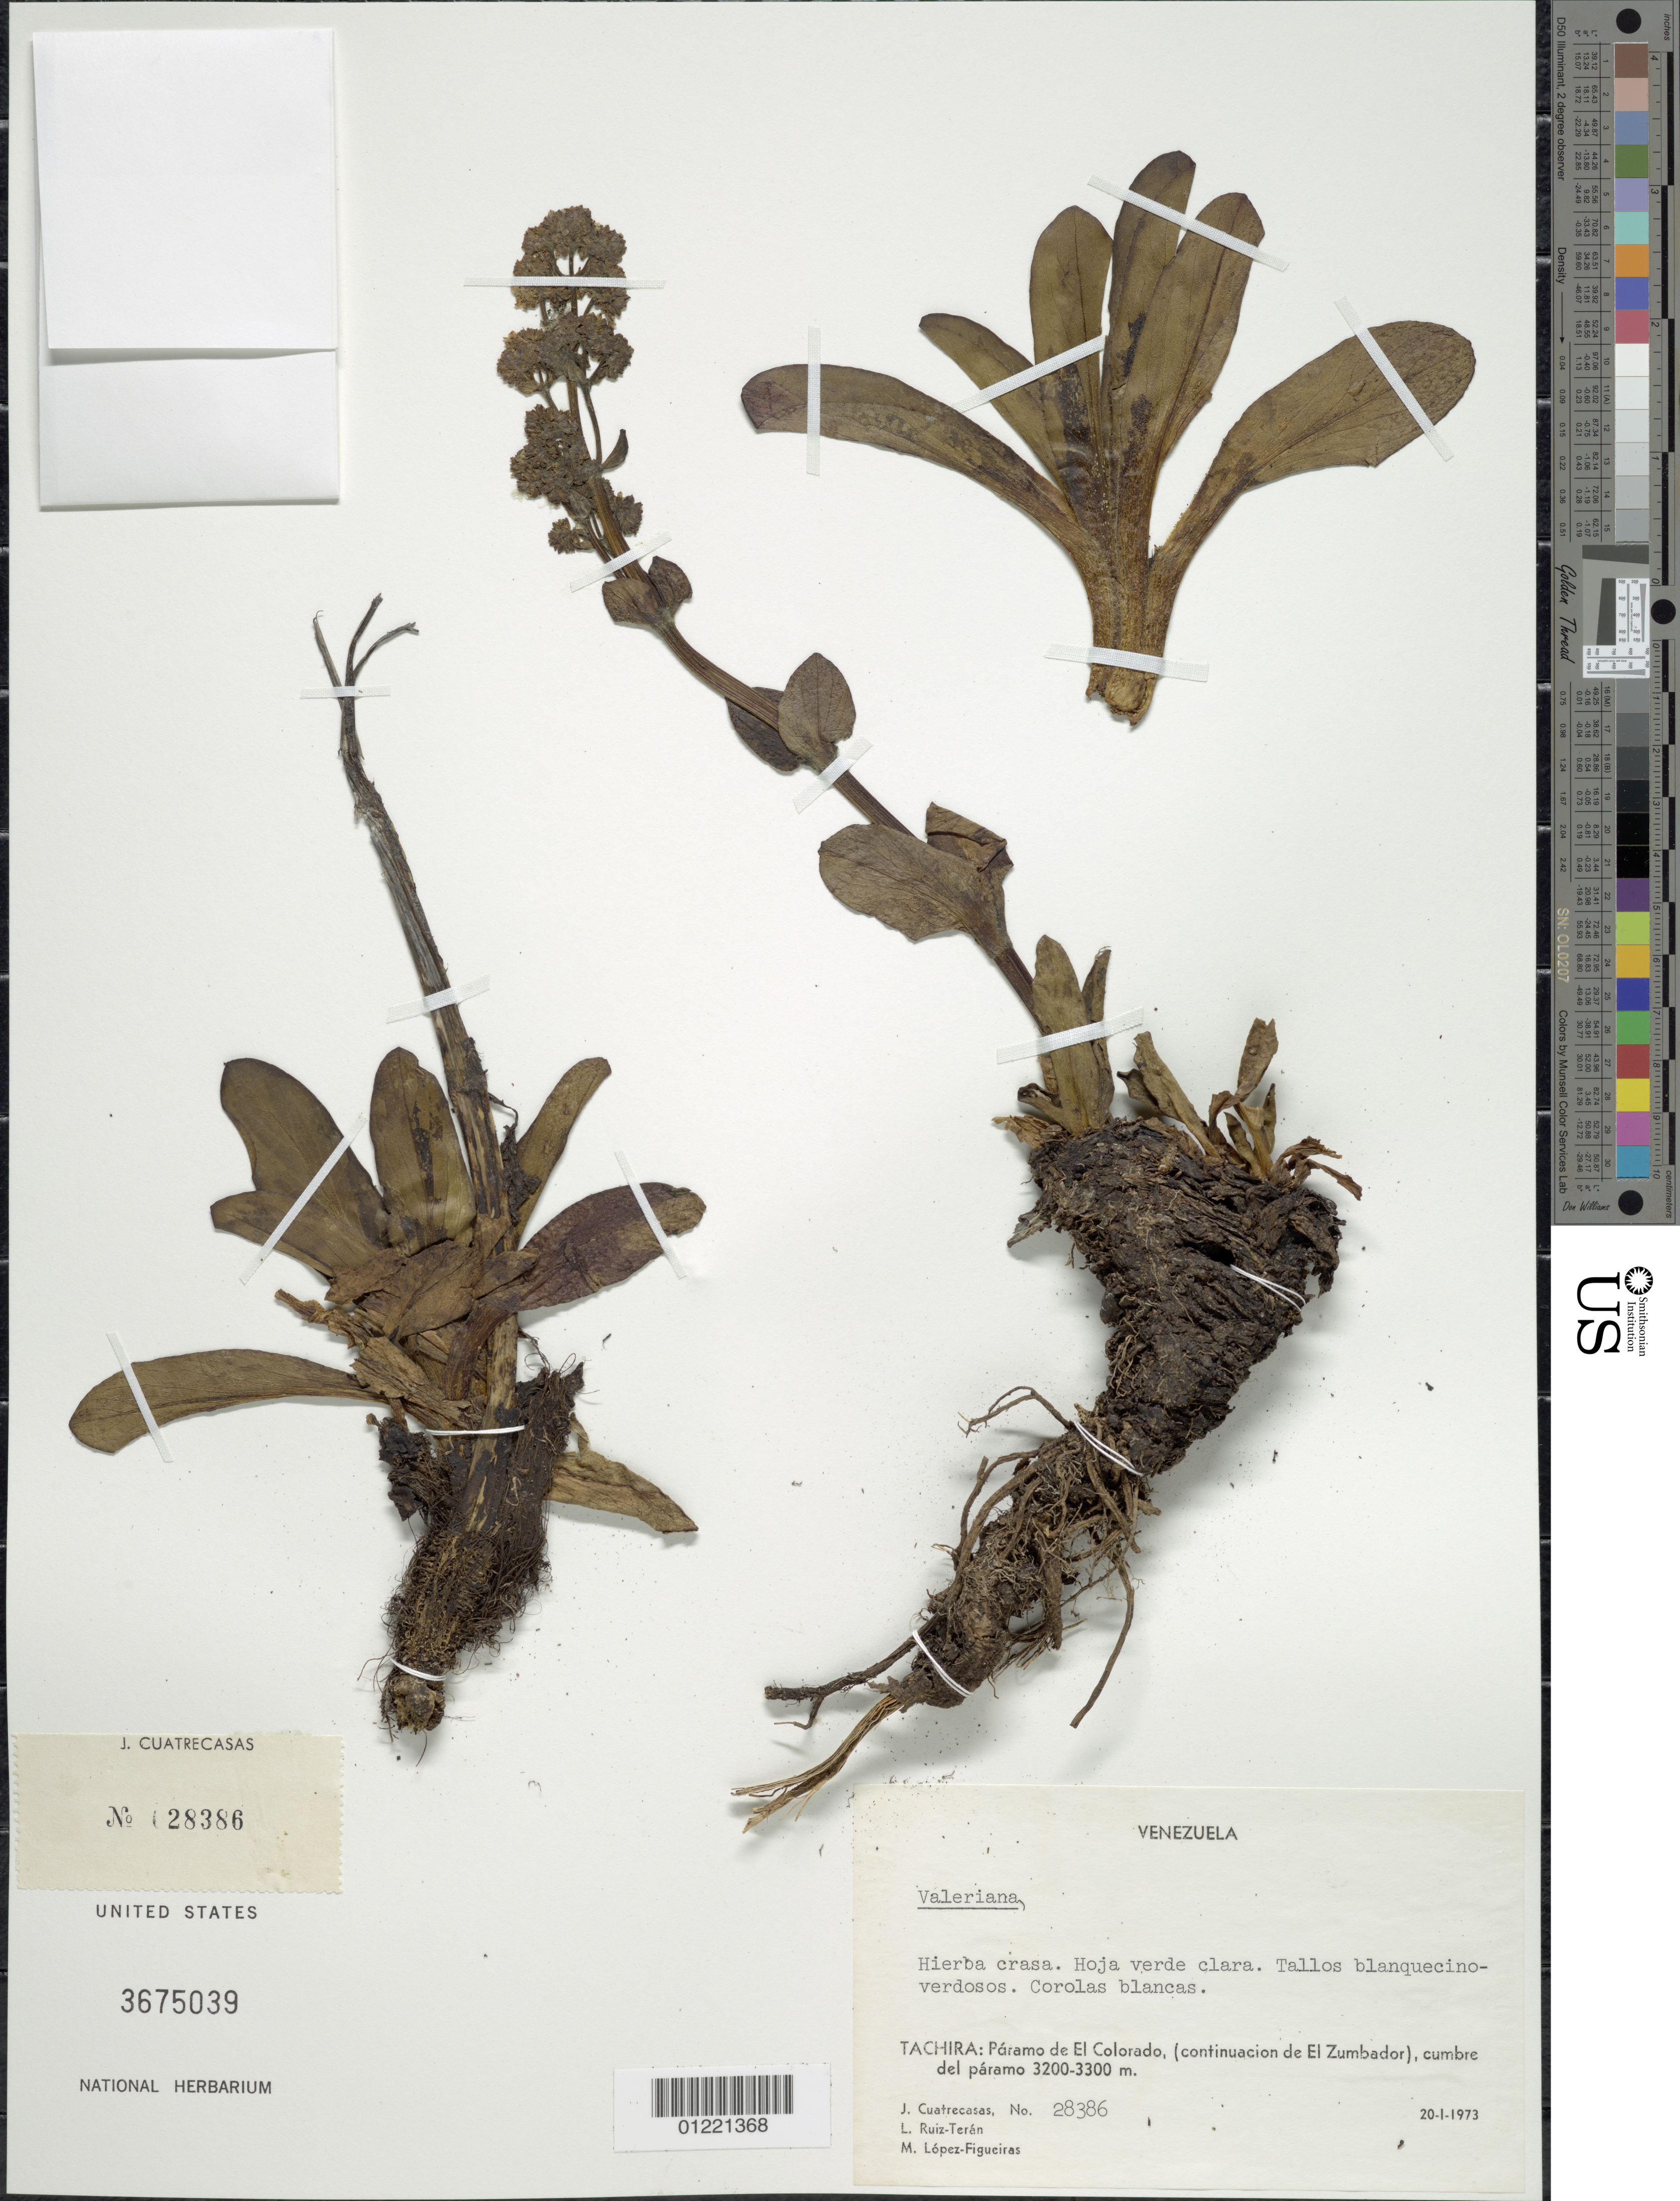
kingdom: Plantae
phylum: Tracheophyta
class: Magnoliopsida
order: Dipsacales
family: Caprifoliaceae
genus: Valeriana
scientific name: Valeriana sp.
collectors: J. Cuatrecasas, L. E. Ruíz-Terán & M. López Figueiras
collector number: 28386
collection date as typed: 20 Jan 1973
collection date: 1973-01-20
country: Venezuela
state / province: Tachira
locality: Páramo de El Colorado. (continuacion de El Zumbador), cumbre del páramo.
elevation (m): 3200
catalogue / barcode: US 3675039